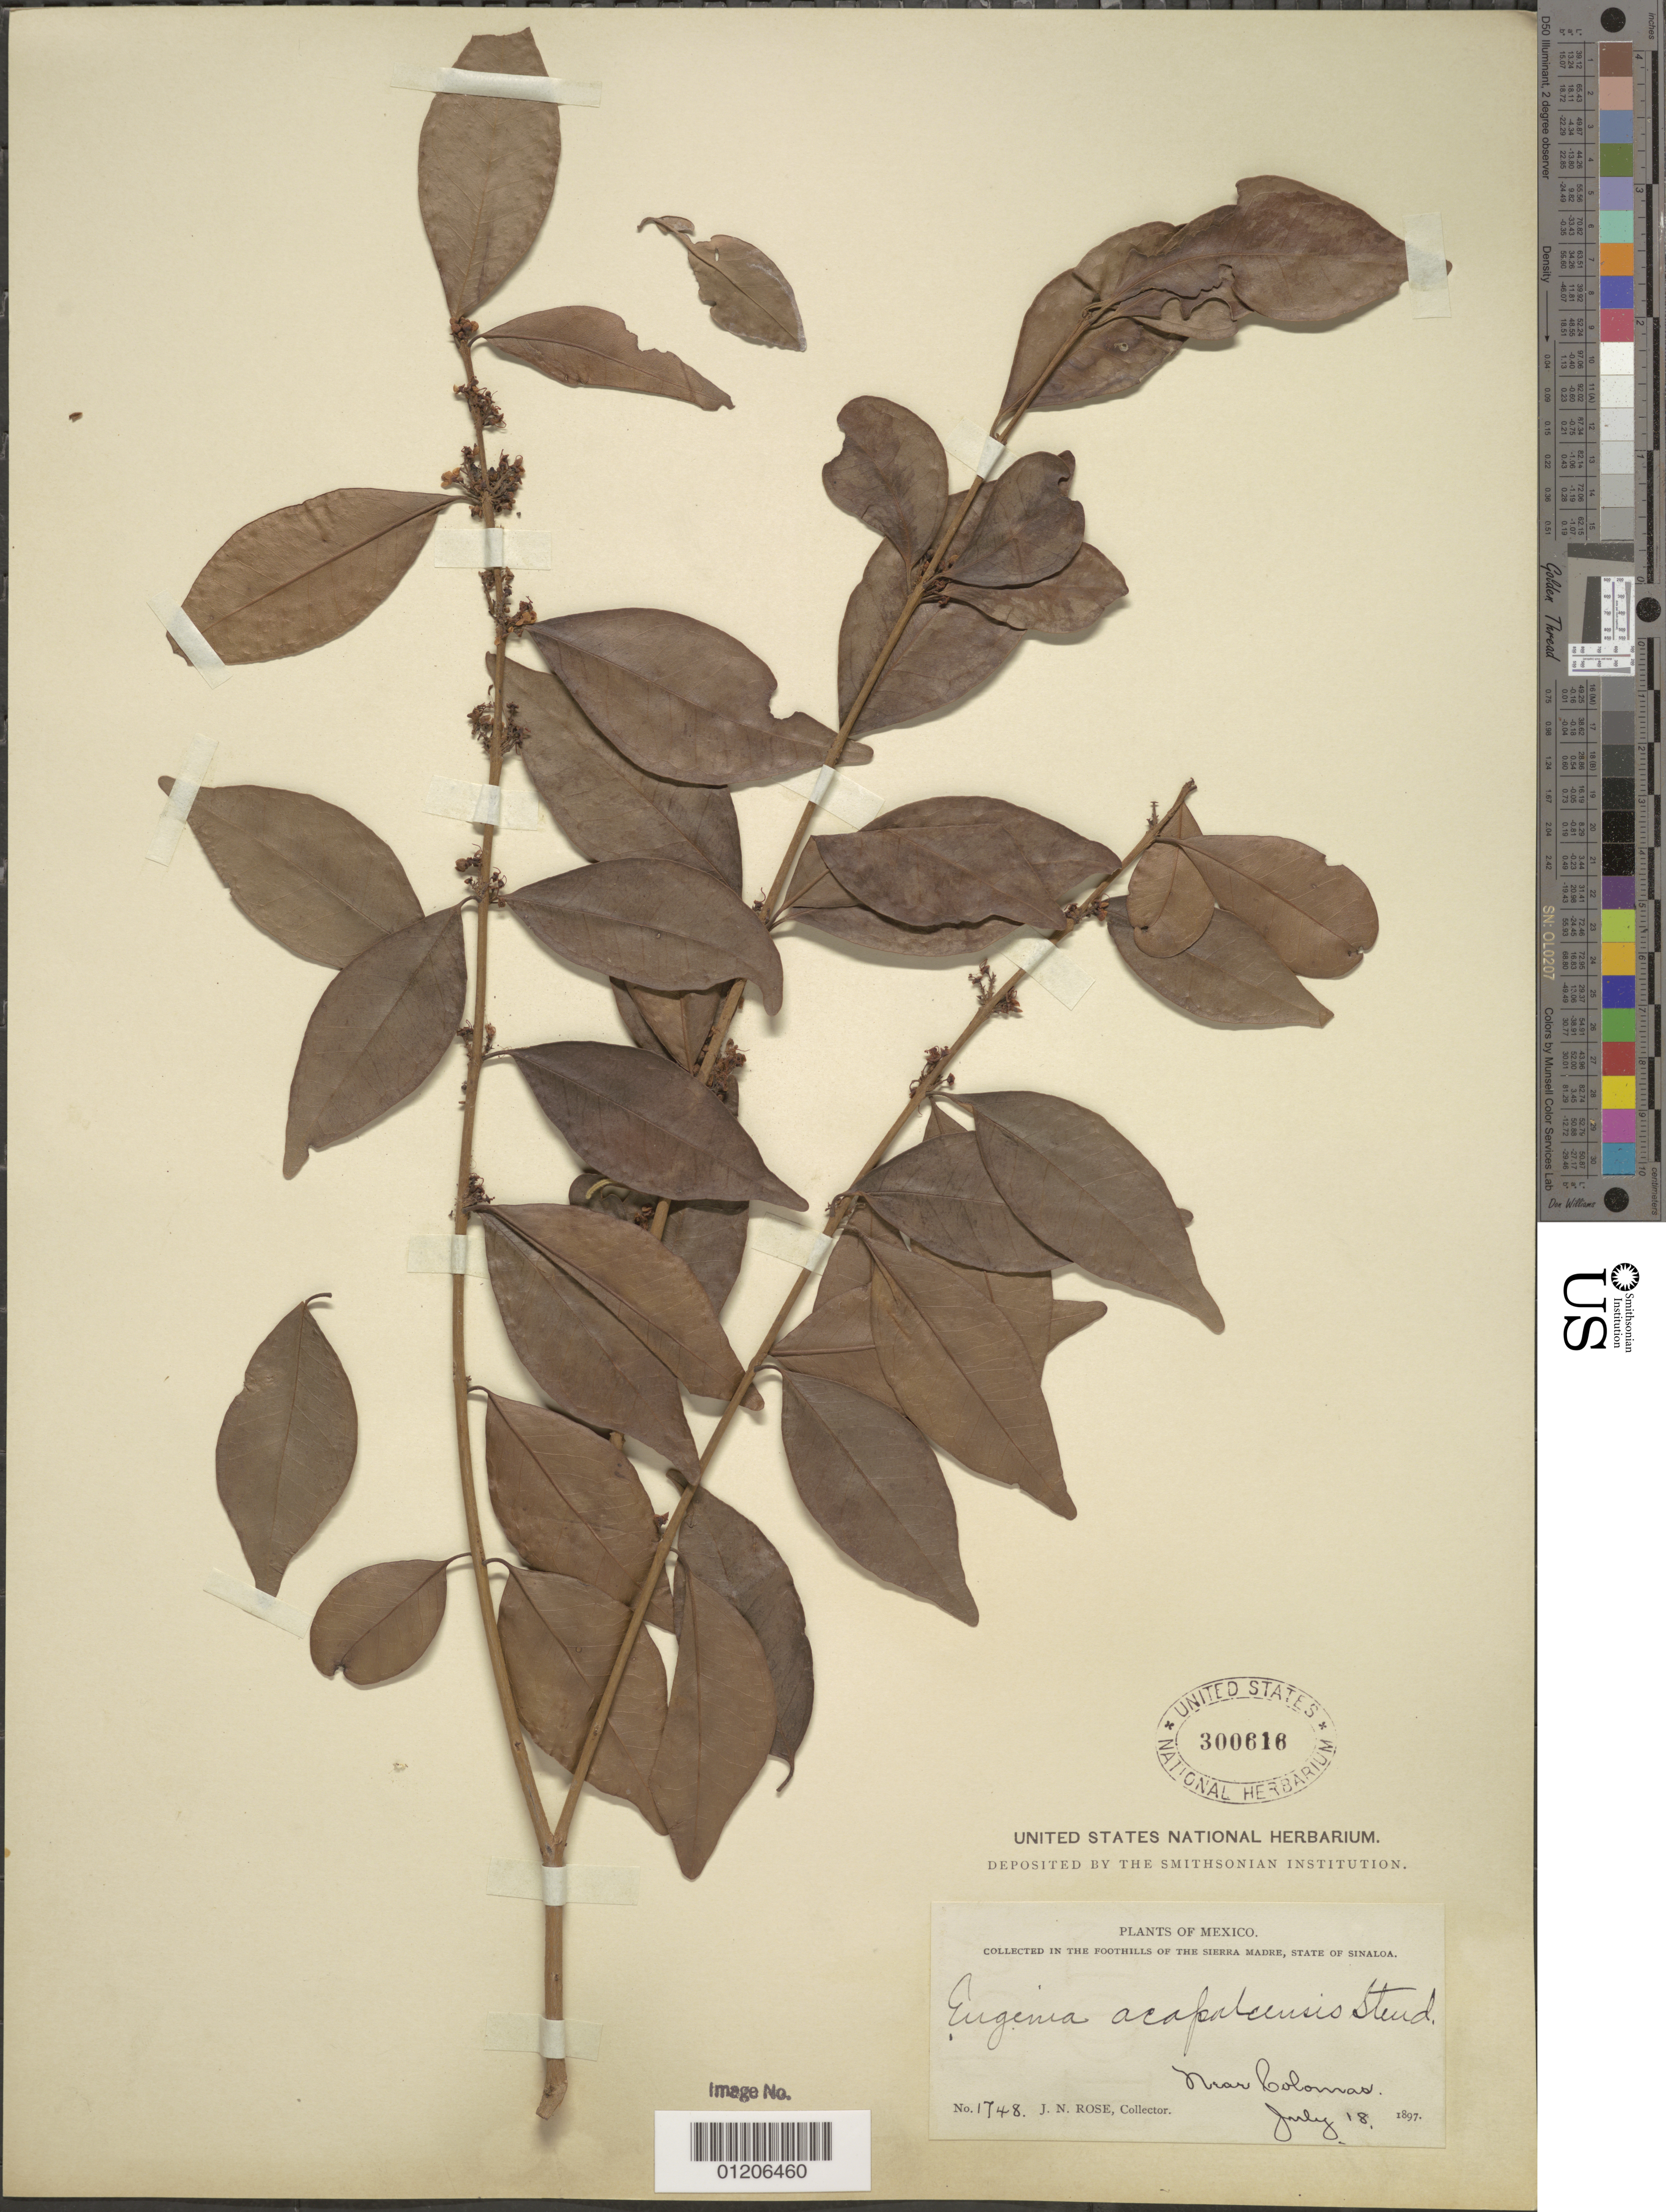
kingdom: Plantae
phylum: Tracheophyta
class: Magnoliopsida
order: Myrtales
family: Myrtaceae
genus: Eugenia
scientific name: Eugenia acapulcensis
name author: Steud.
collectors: J. N. Rose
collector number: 1748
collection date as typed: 18 Jul 1897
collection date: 1897-07-18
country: Mexico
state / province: Sinaloa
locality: Near Colomas in the Foothills of the Sierra Madre, State of Sinaloa.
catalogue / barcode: US 300616